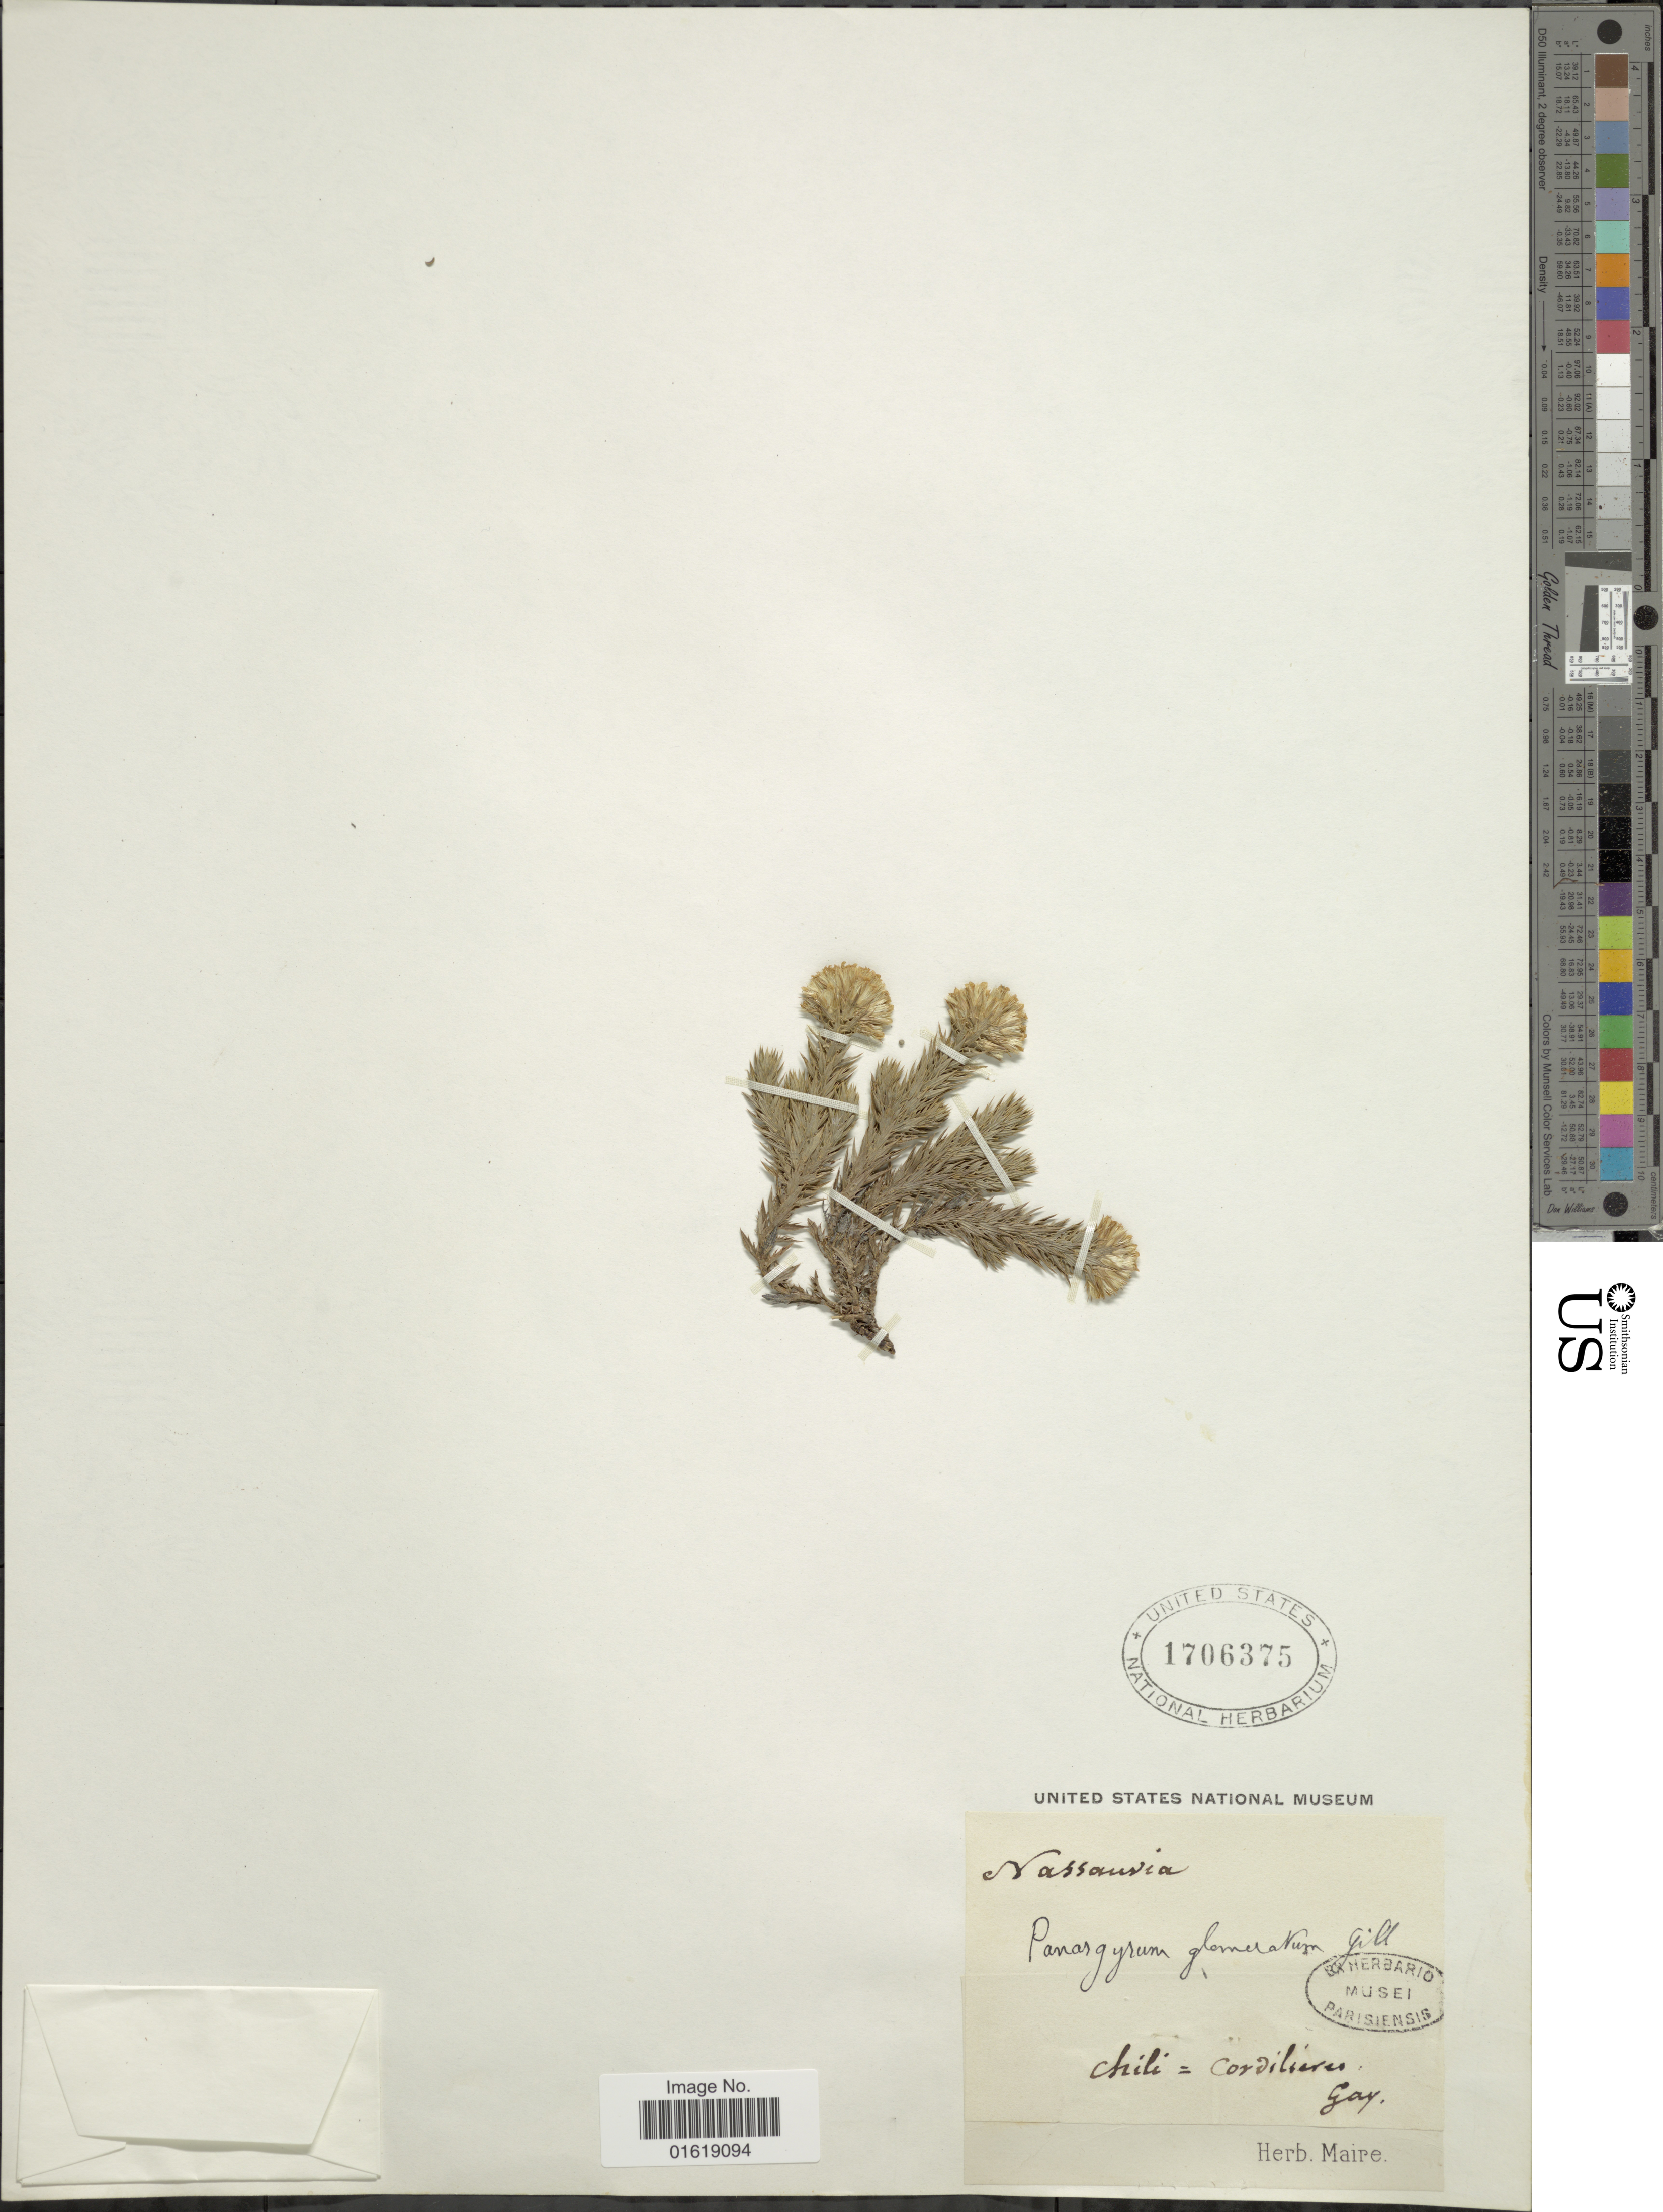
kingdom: Plantae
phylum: Tracheophyta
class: Magnoliopsida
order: Asterales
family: Asteraceae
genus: Nassauvia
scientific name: Nassauvia glomerata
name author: Wedd.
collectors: ex herb. Maire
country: Chile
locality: Cordilieres Gay. [interpreted]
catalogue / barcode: US 1706375